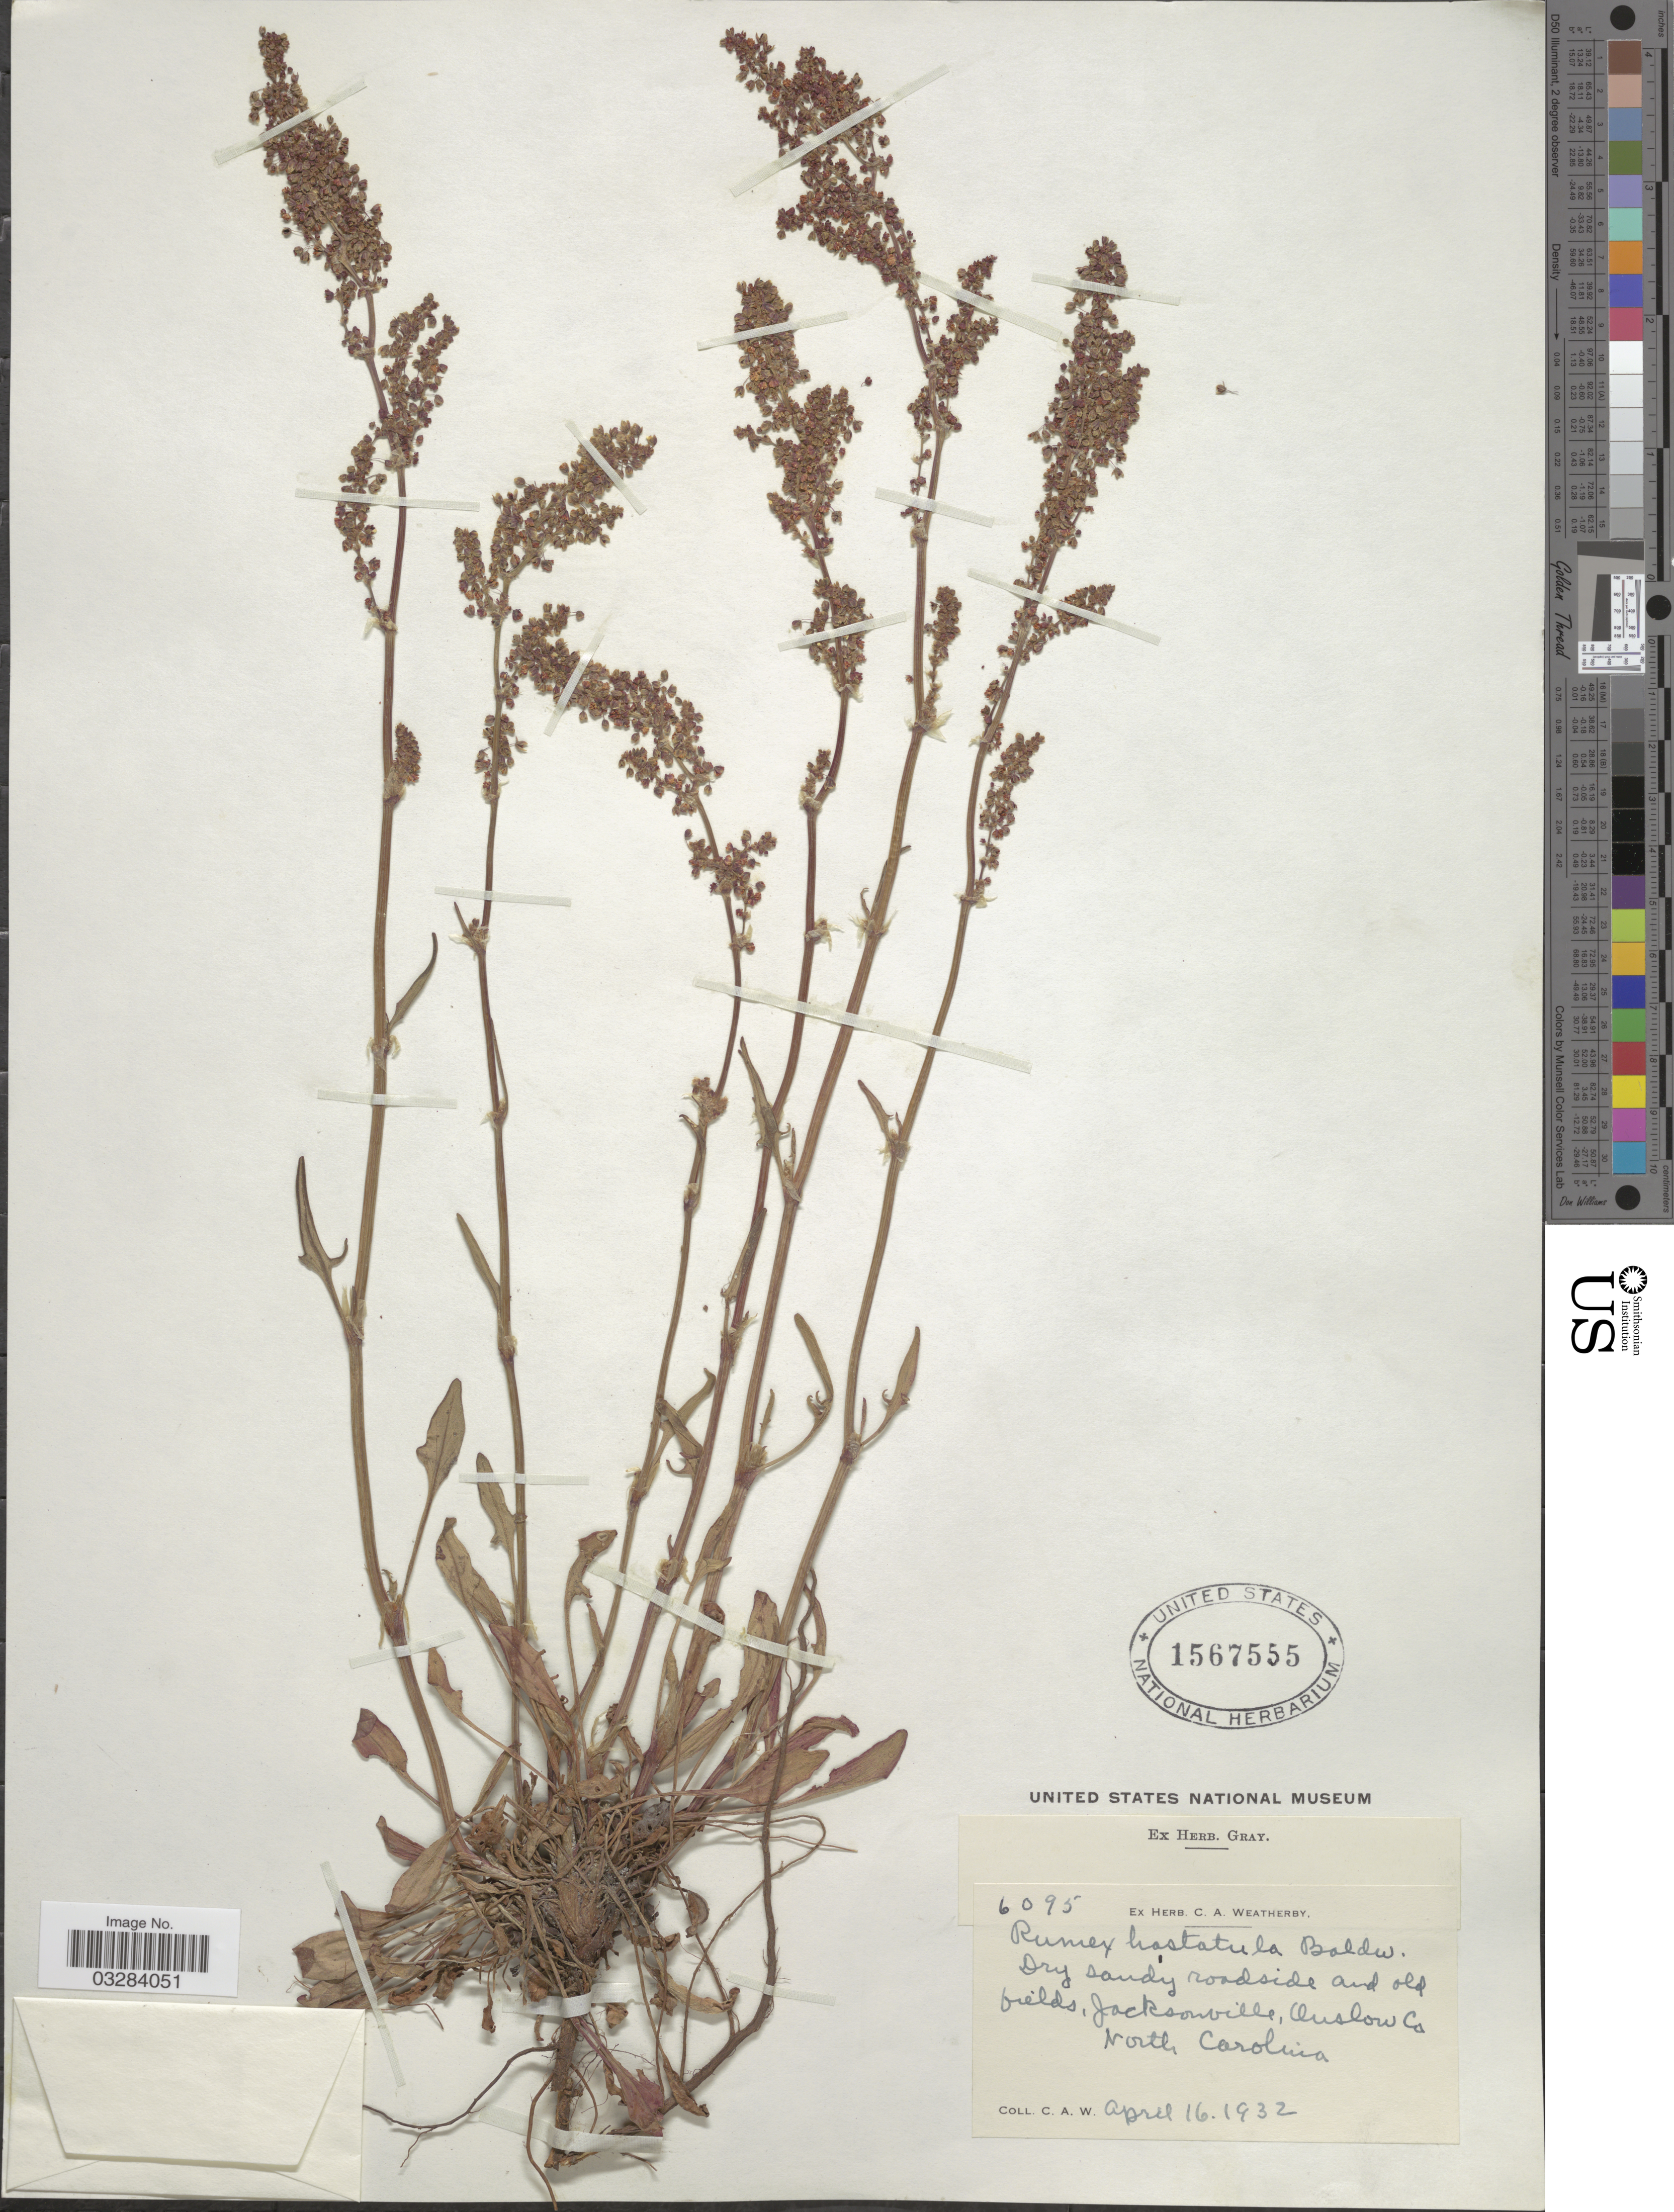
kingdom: Plantae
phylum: Tracheophyta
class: Magnoliopsida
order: Caryophyllales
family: Polygonaceae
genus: Rumex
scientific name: Rumex hastatulus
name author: Baldwin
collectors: C. A. Weatherby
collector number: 6095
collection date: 1932-04-16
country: United States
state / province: North Carolina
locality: Jacksonville, Onslow Co.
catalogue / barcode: US 1567555